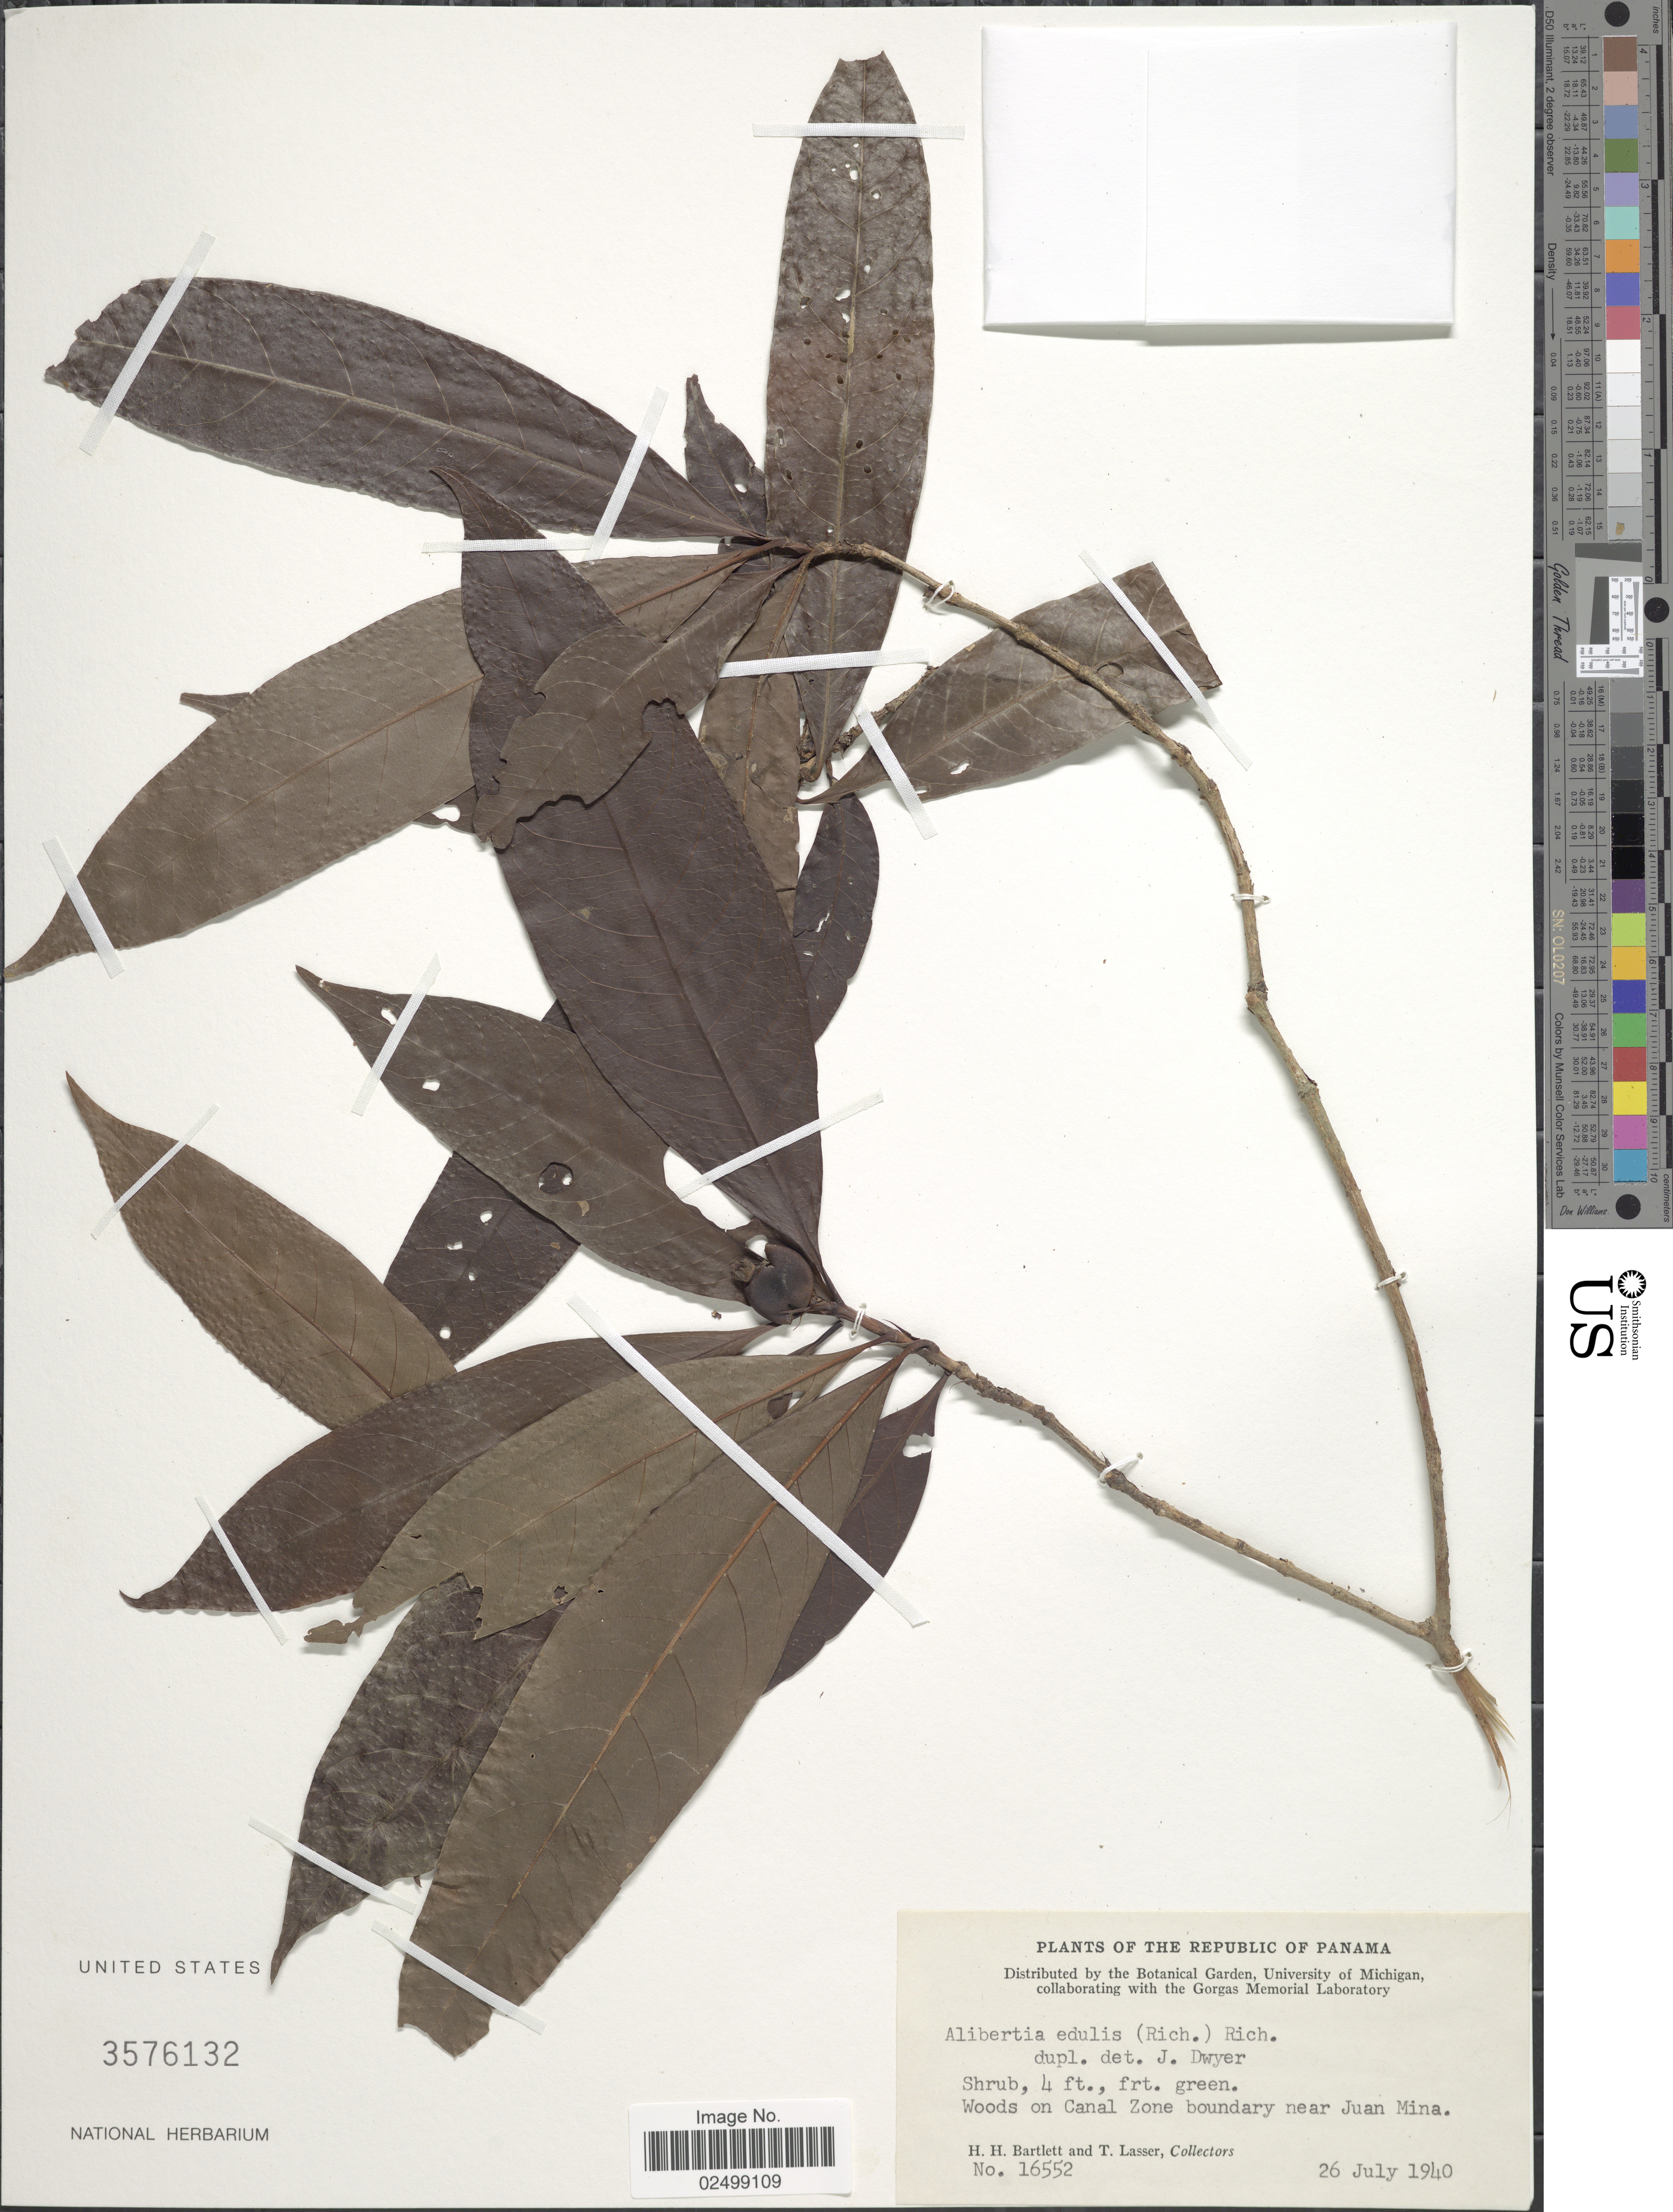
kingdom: Plantae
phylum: Tracheophyta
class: Magnoliopsida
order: Gentianales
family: Rubiaceae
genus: Alibertia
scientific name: Alibertia edulis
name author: (Rich.) A. Rich. ex DC.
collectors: H. H. Bartlett & T. Lasser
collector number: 16552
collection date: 1940-07-26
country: Panama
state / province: Colón / Panamá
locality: Republic of Panama. Woods on Canal Zone boundary near Juan Mina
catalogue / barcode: US 3576132